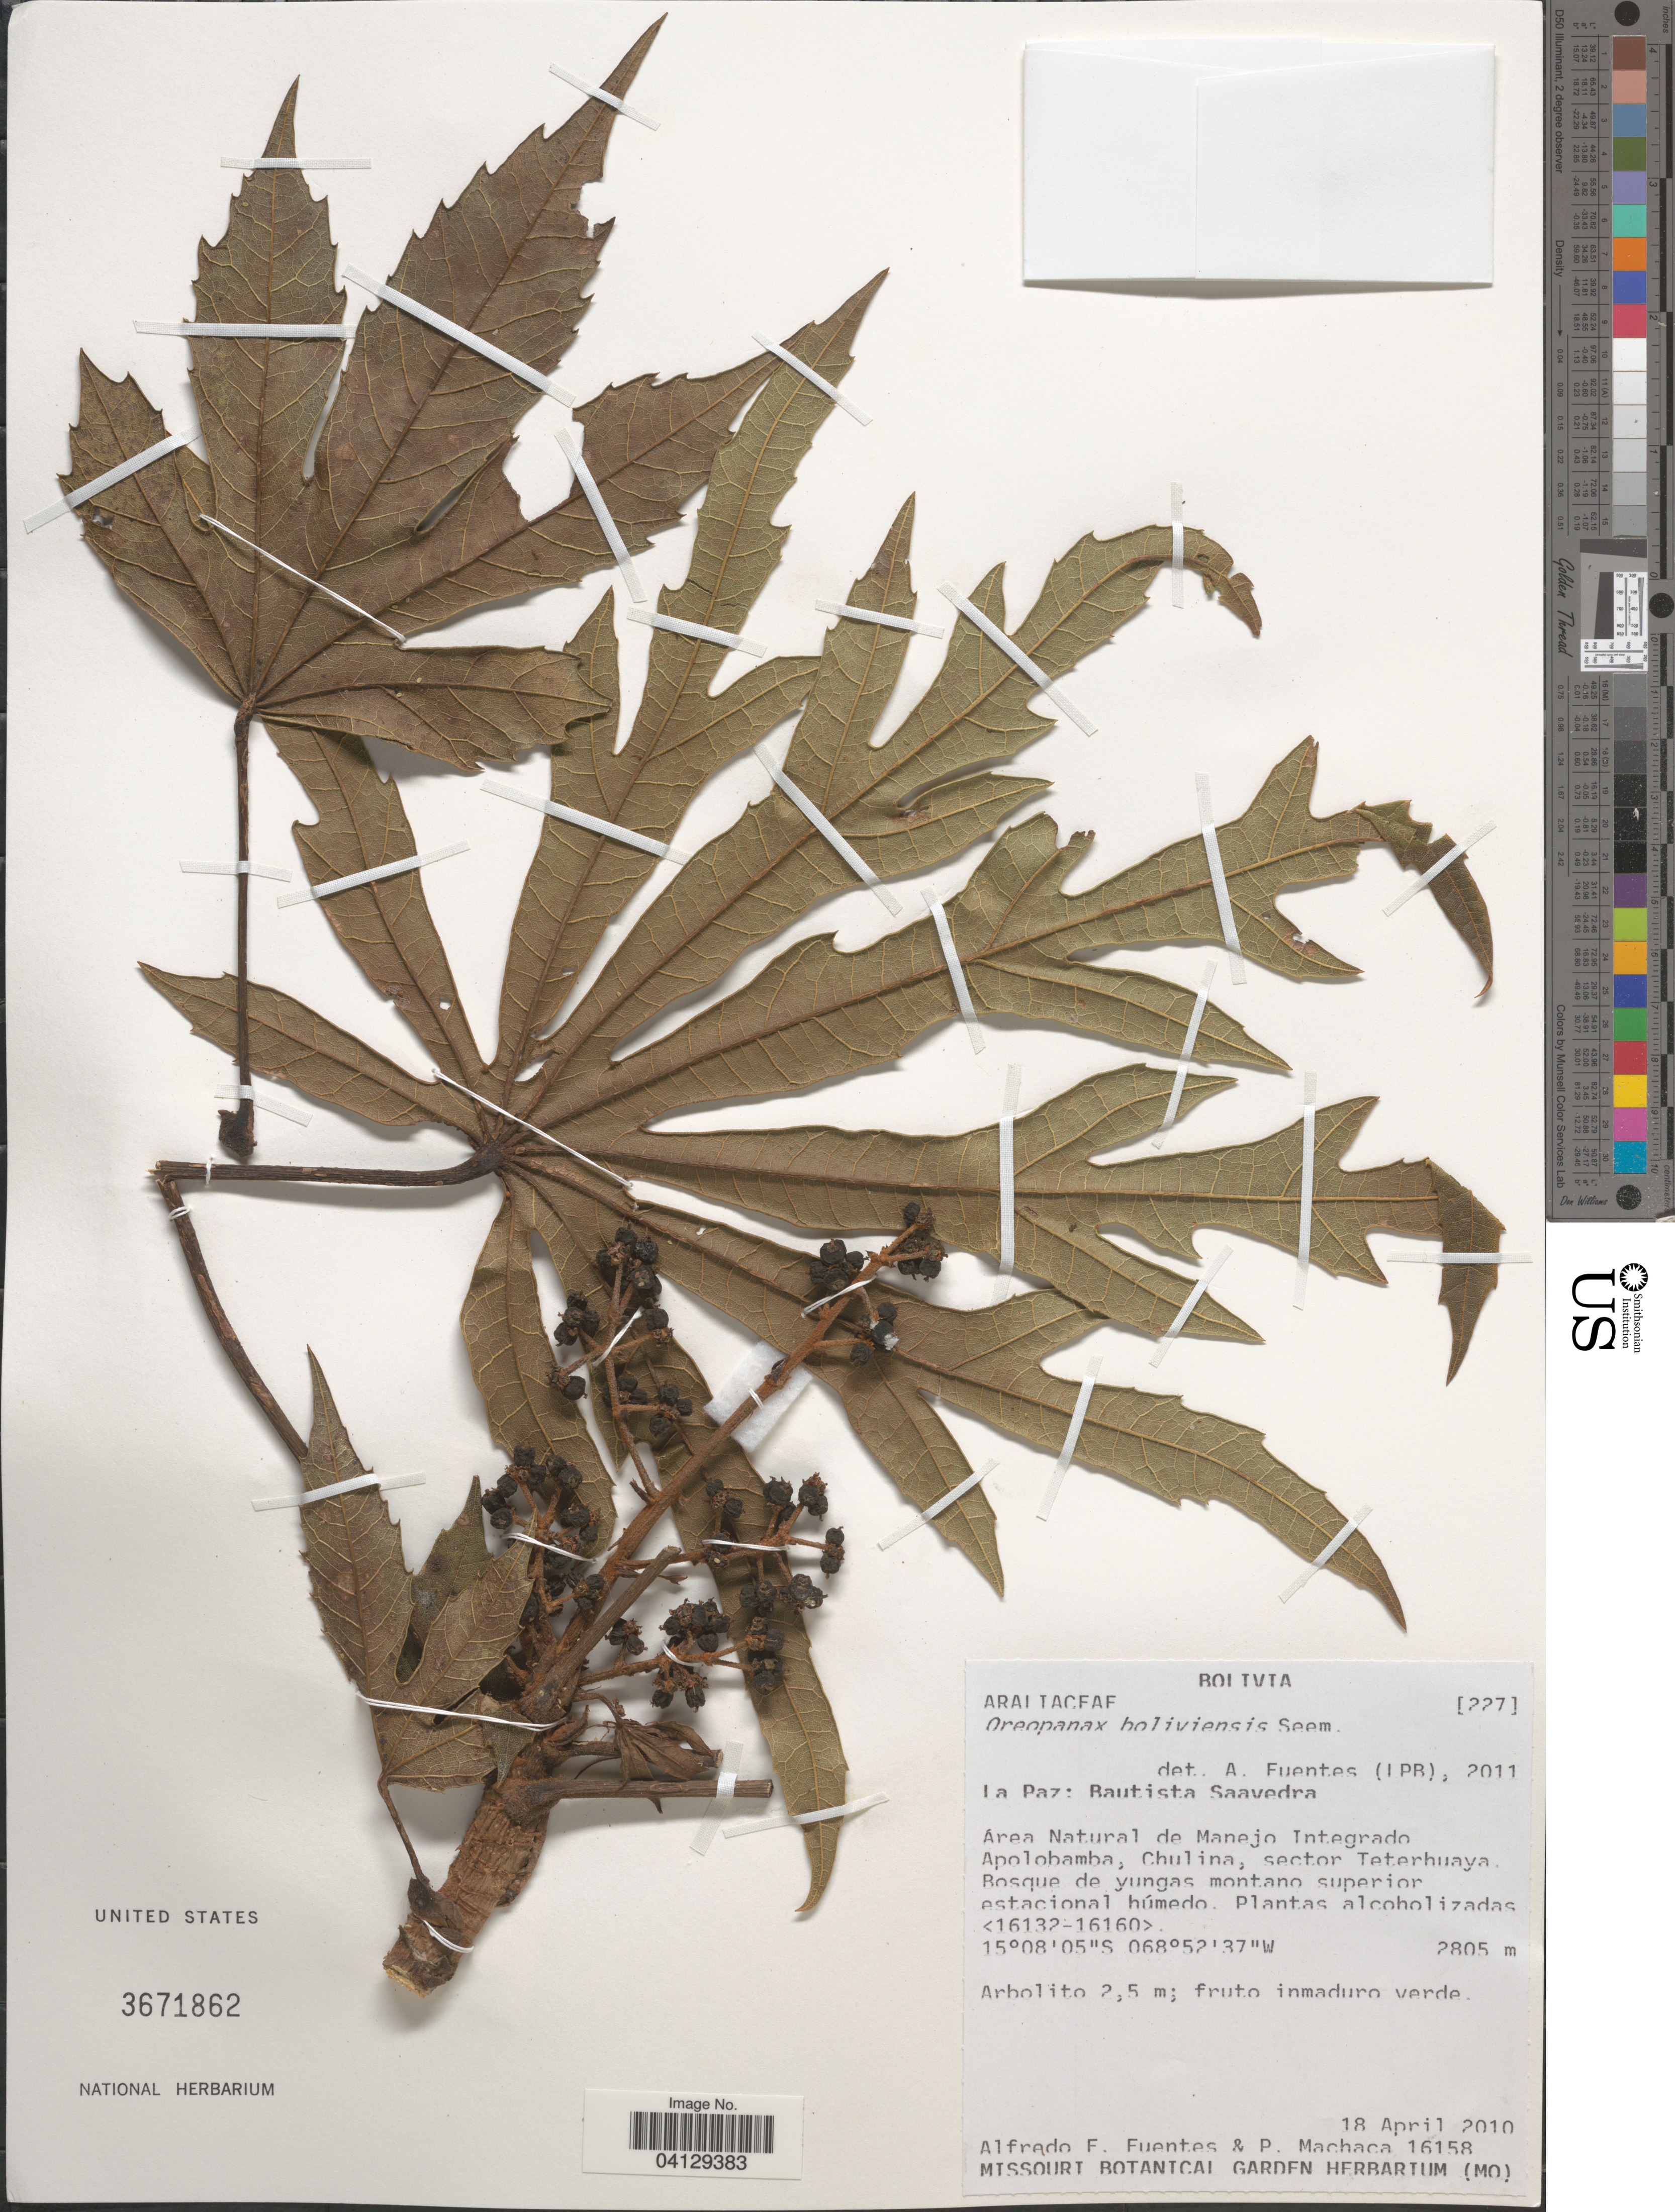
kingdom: Plantae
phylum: Tracheophyta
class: Magnoliopsida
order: Apiales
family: Araliaceae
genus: Oreopanax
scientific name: Oreopanax boliviensis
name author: Seem.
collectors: A. F. Fuentes & P. Machaca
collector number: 16158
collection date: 2010-04-18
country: Bolivia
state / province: La Paz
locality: Bautista Saavedra. Área Natural de Manejo Integrado Apolobamba, Chulina, sector Teterhuaya.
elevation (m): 2805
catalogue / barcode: US 3671862